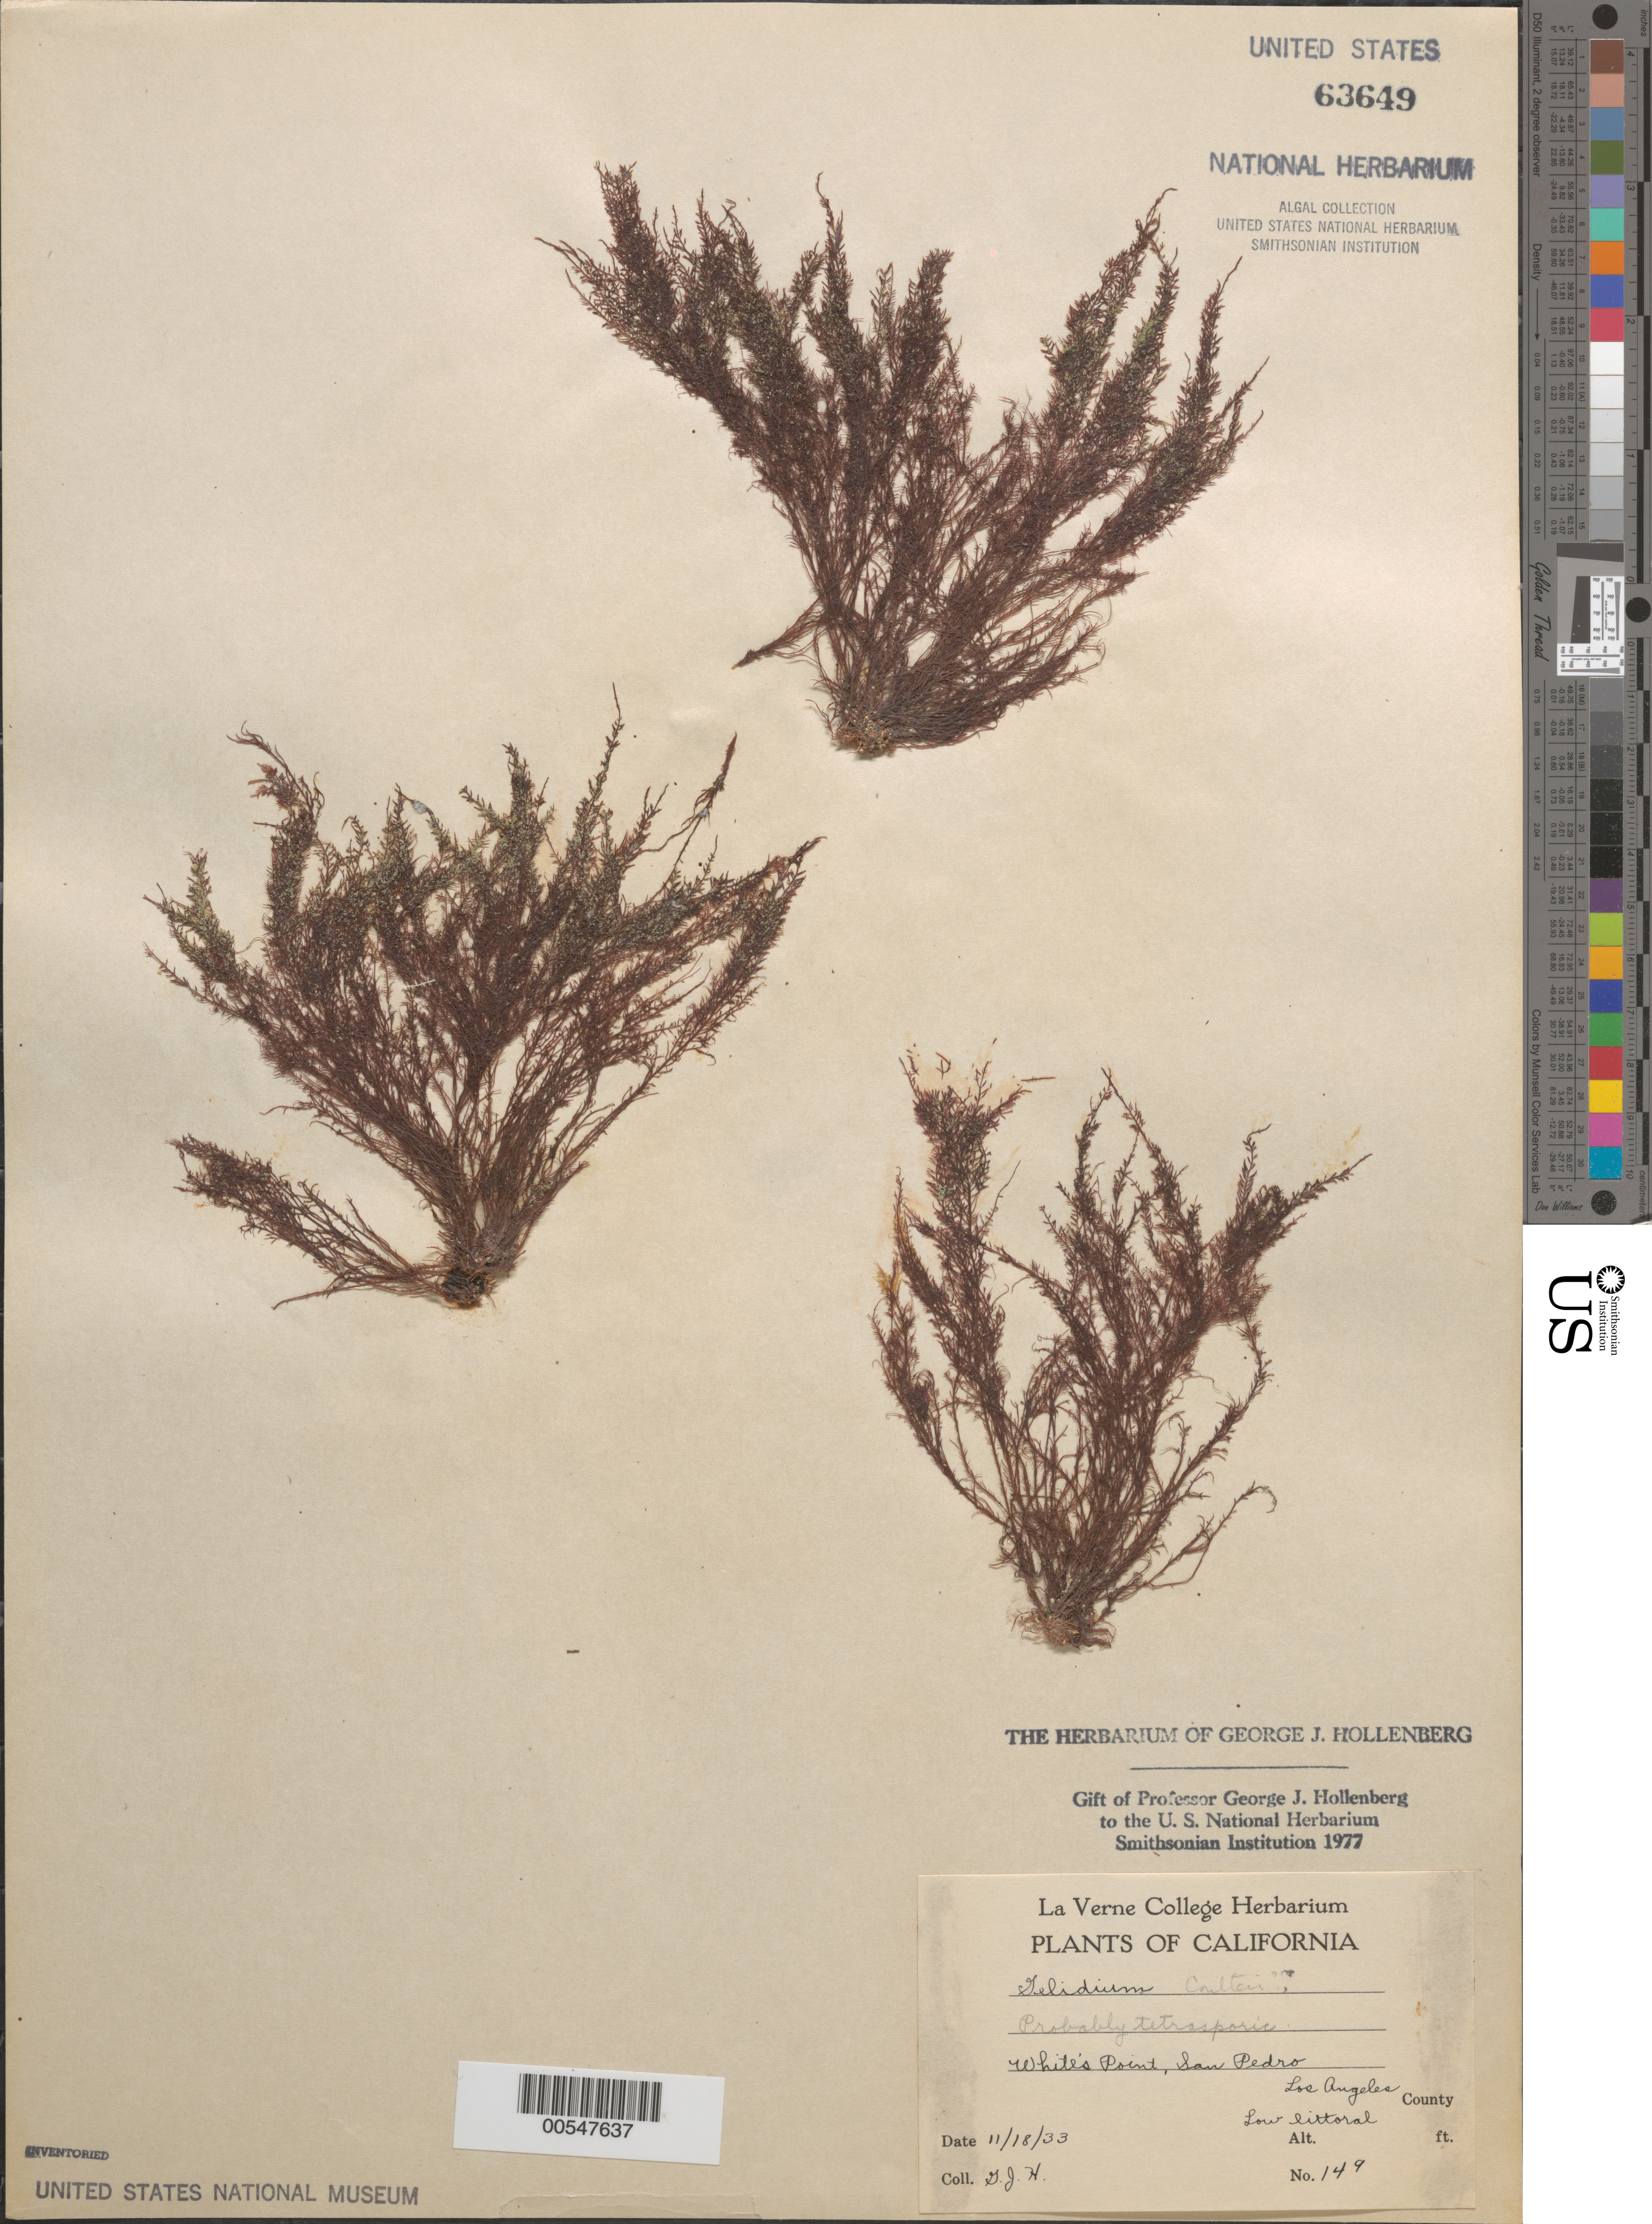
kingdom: Plantae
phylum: Rhodophyta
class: Florideophyceae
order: Gelidiales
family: Gelidiaceae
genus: Gelidium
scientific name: Gelidium coulteri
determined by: Hollenberg, George J.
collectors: G. Hollenberg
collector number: GJH 149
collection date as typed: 18 Nov 1933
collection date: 1933-11-18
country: United States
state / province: California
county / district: Los Angeles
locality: White's Point, San Pedro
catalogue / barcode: US 63649